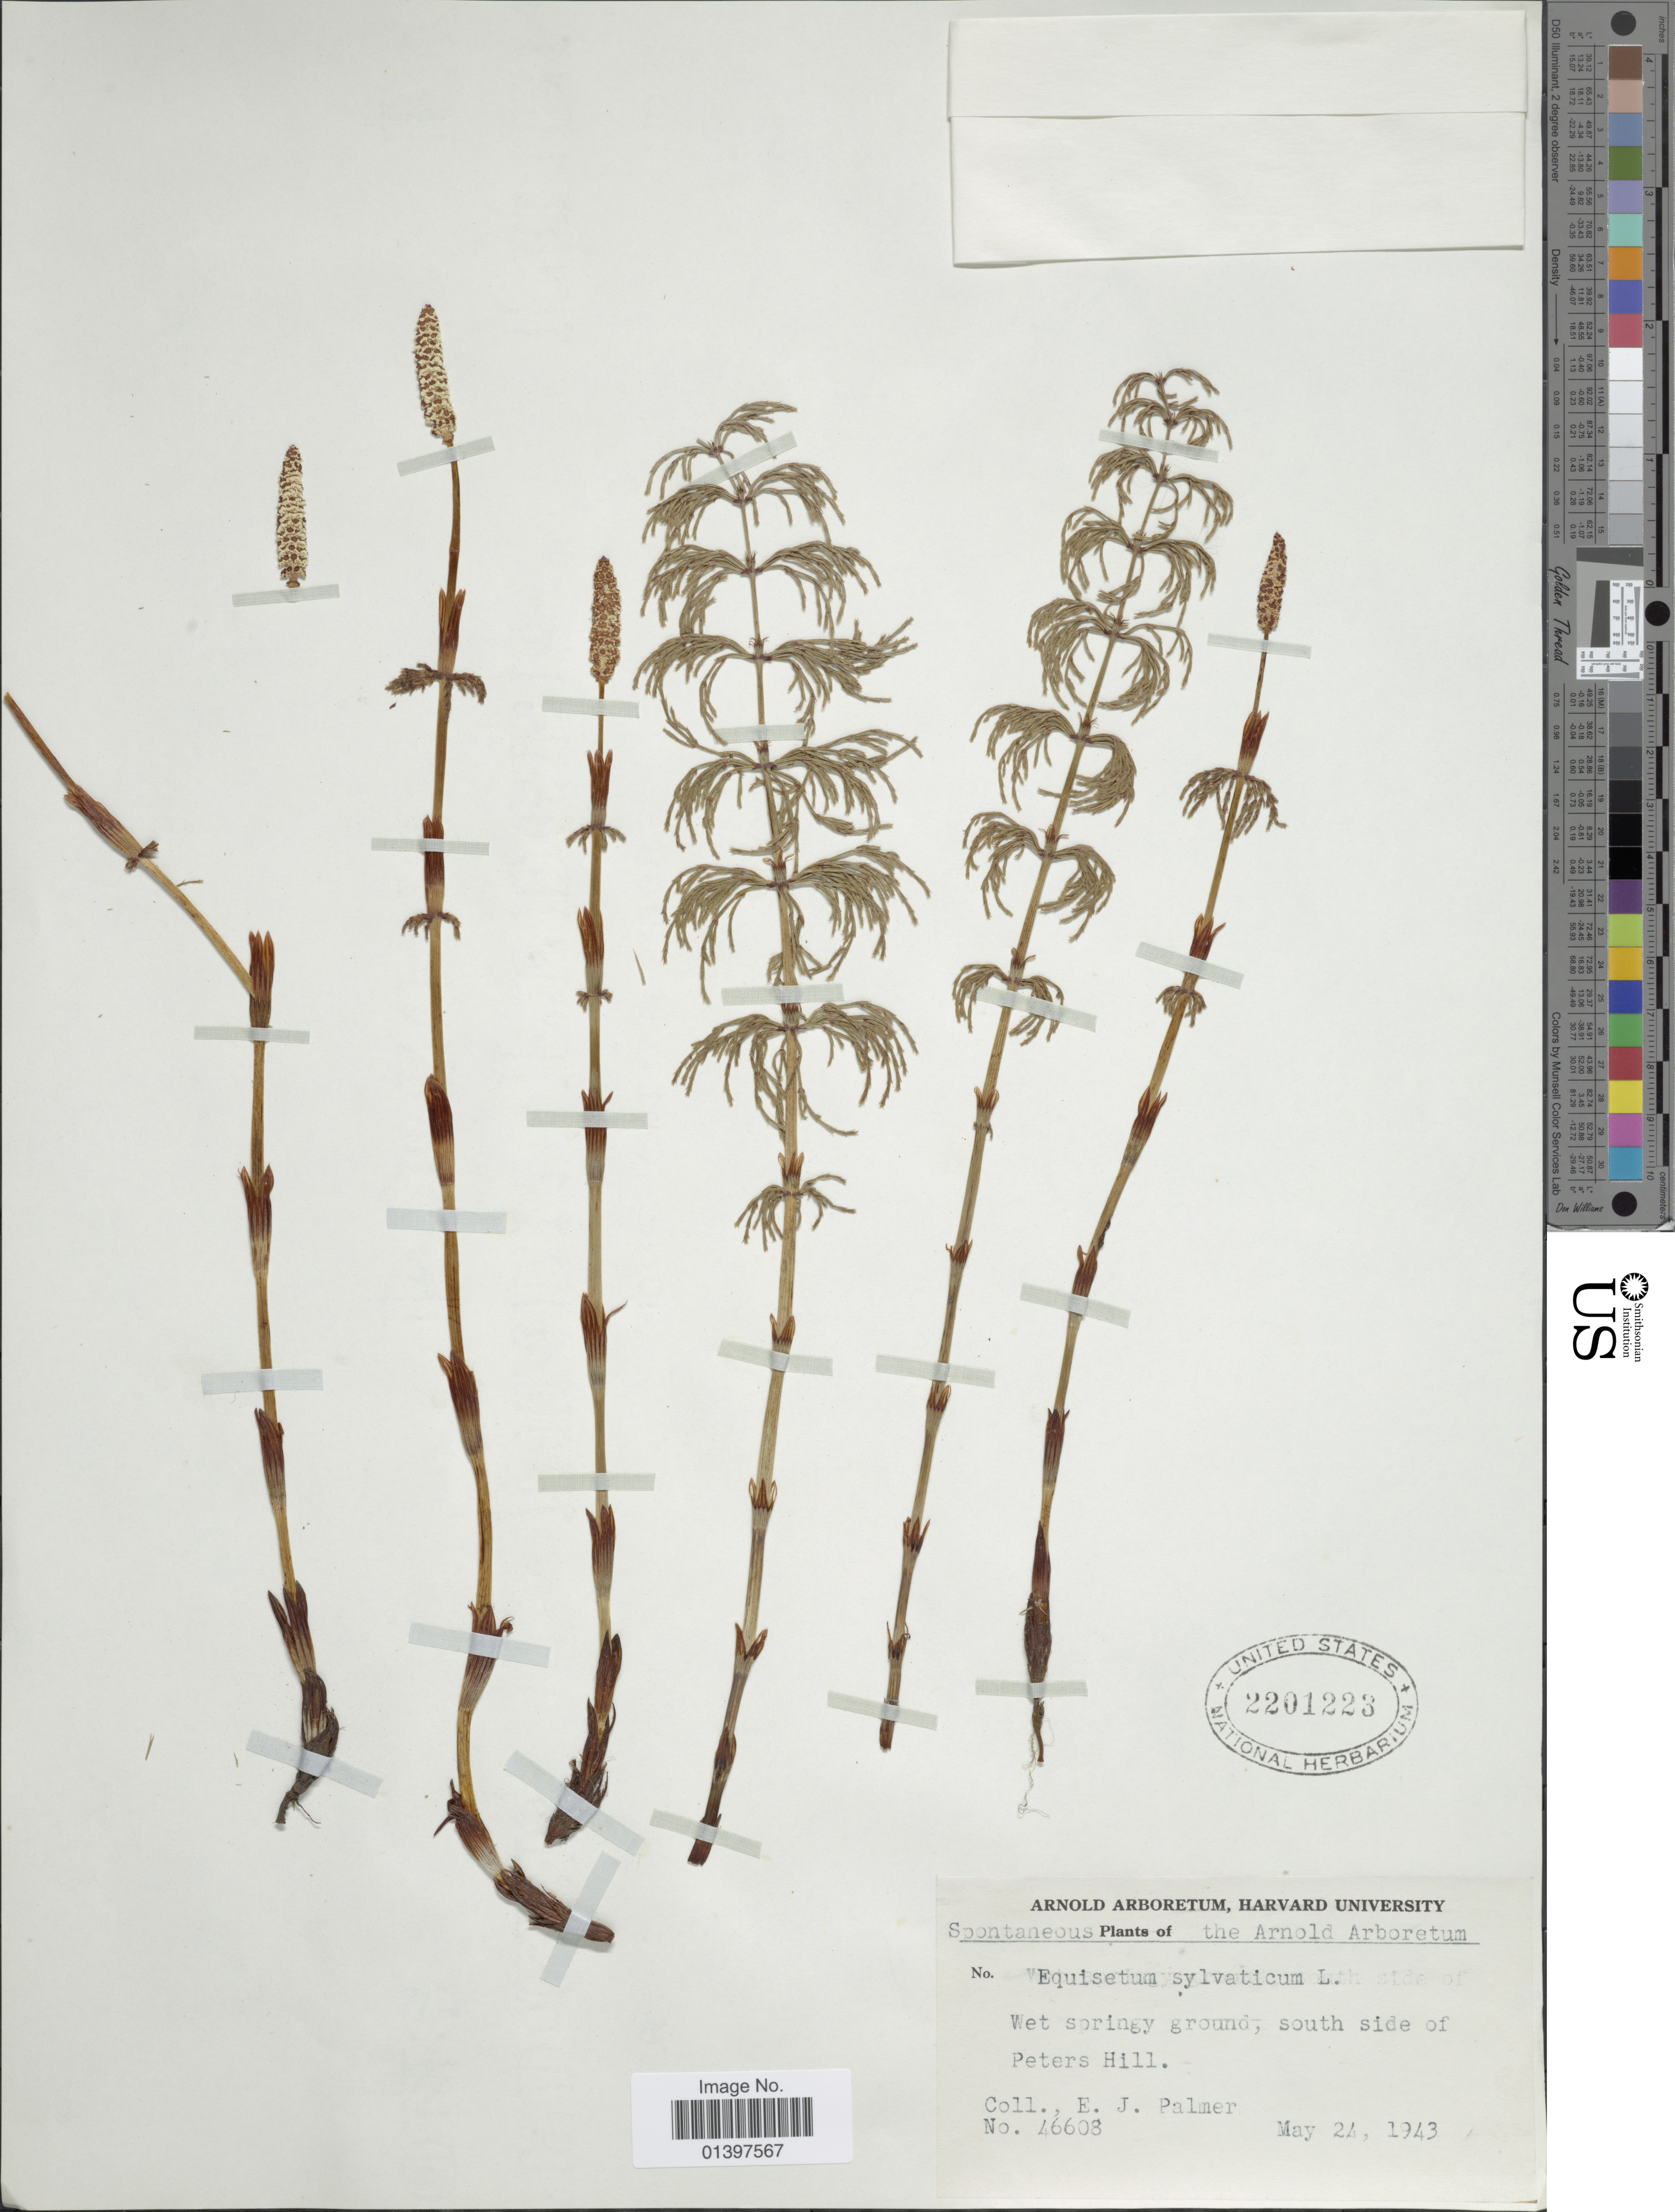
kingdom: Plantae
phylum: Tracheophyta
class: Polypodiopsida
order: Equisetales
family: Equisetaceae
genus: Equisetum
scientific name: Equisetum sylvaticum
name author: L.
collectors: E. J. Palmer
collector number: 46608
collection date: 1943-05-24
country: United States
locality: Plants of The Arnold Arboretum, Wet springy ground, south side of peters hill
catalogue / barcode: US 2201223